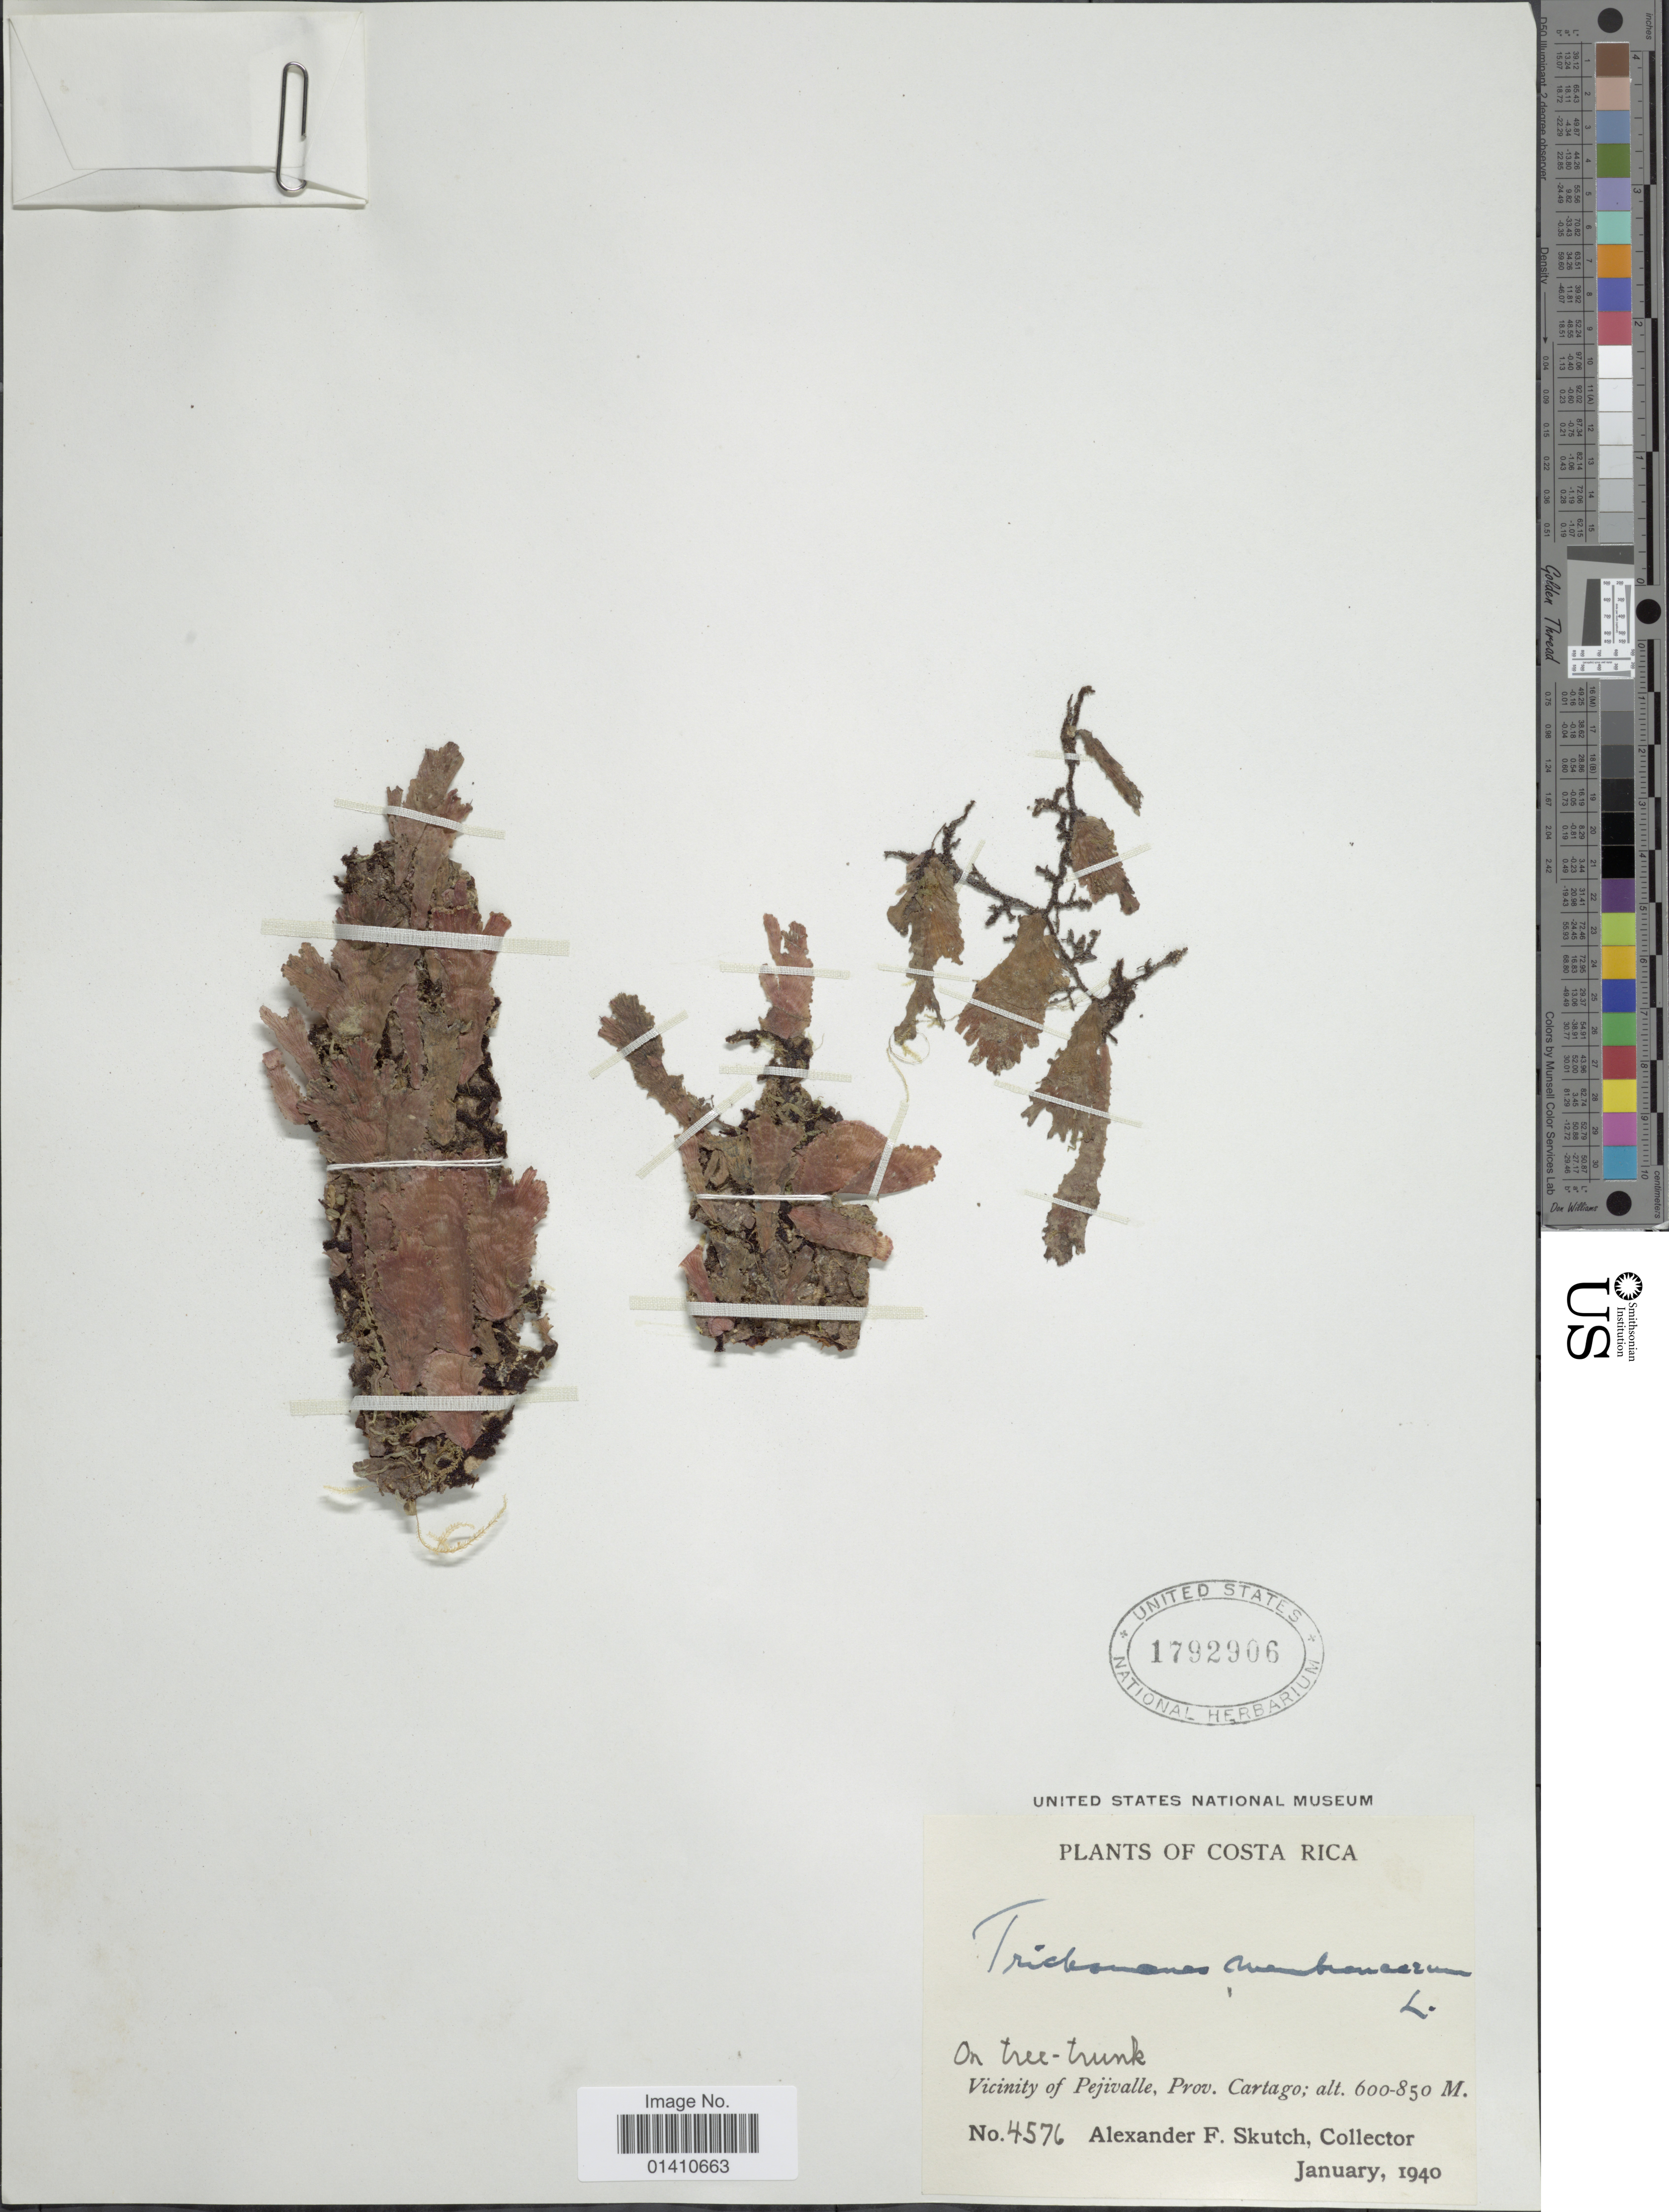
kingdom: Plantae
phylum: Tracheophyta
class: Polypodiopsida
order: Hymenophyllales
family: Hymenophyllaceae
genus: Didymoglossum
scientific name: Didymoglossum membranaceum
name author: (L.) Vareschi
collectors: A. F. Skutch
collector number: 4576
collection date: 1940-01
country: Costa Rica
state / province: Cartago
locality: Vicinity of Pejivalle, Prov. cartago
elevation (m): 600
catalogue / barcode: US 1792906